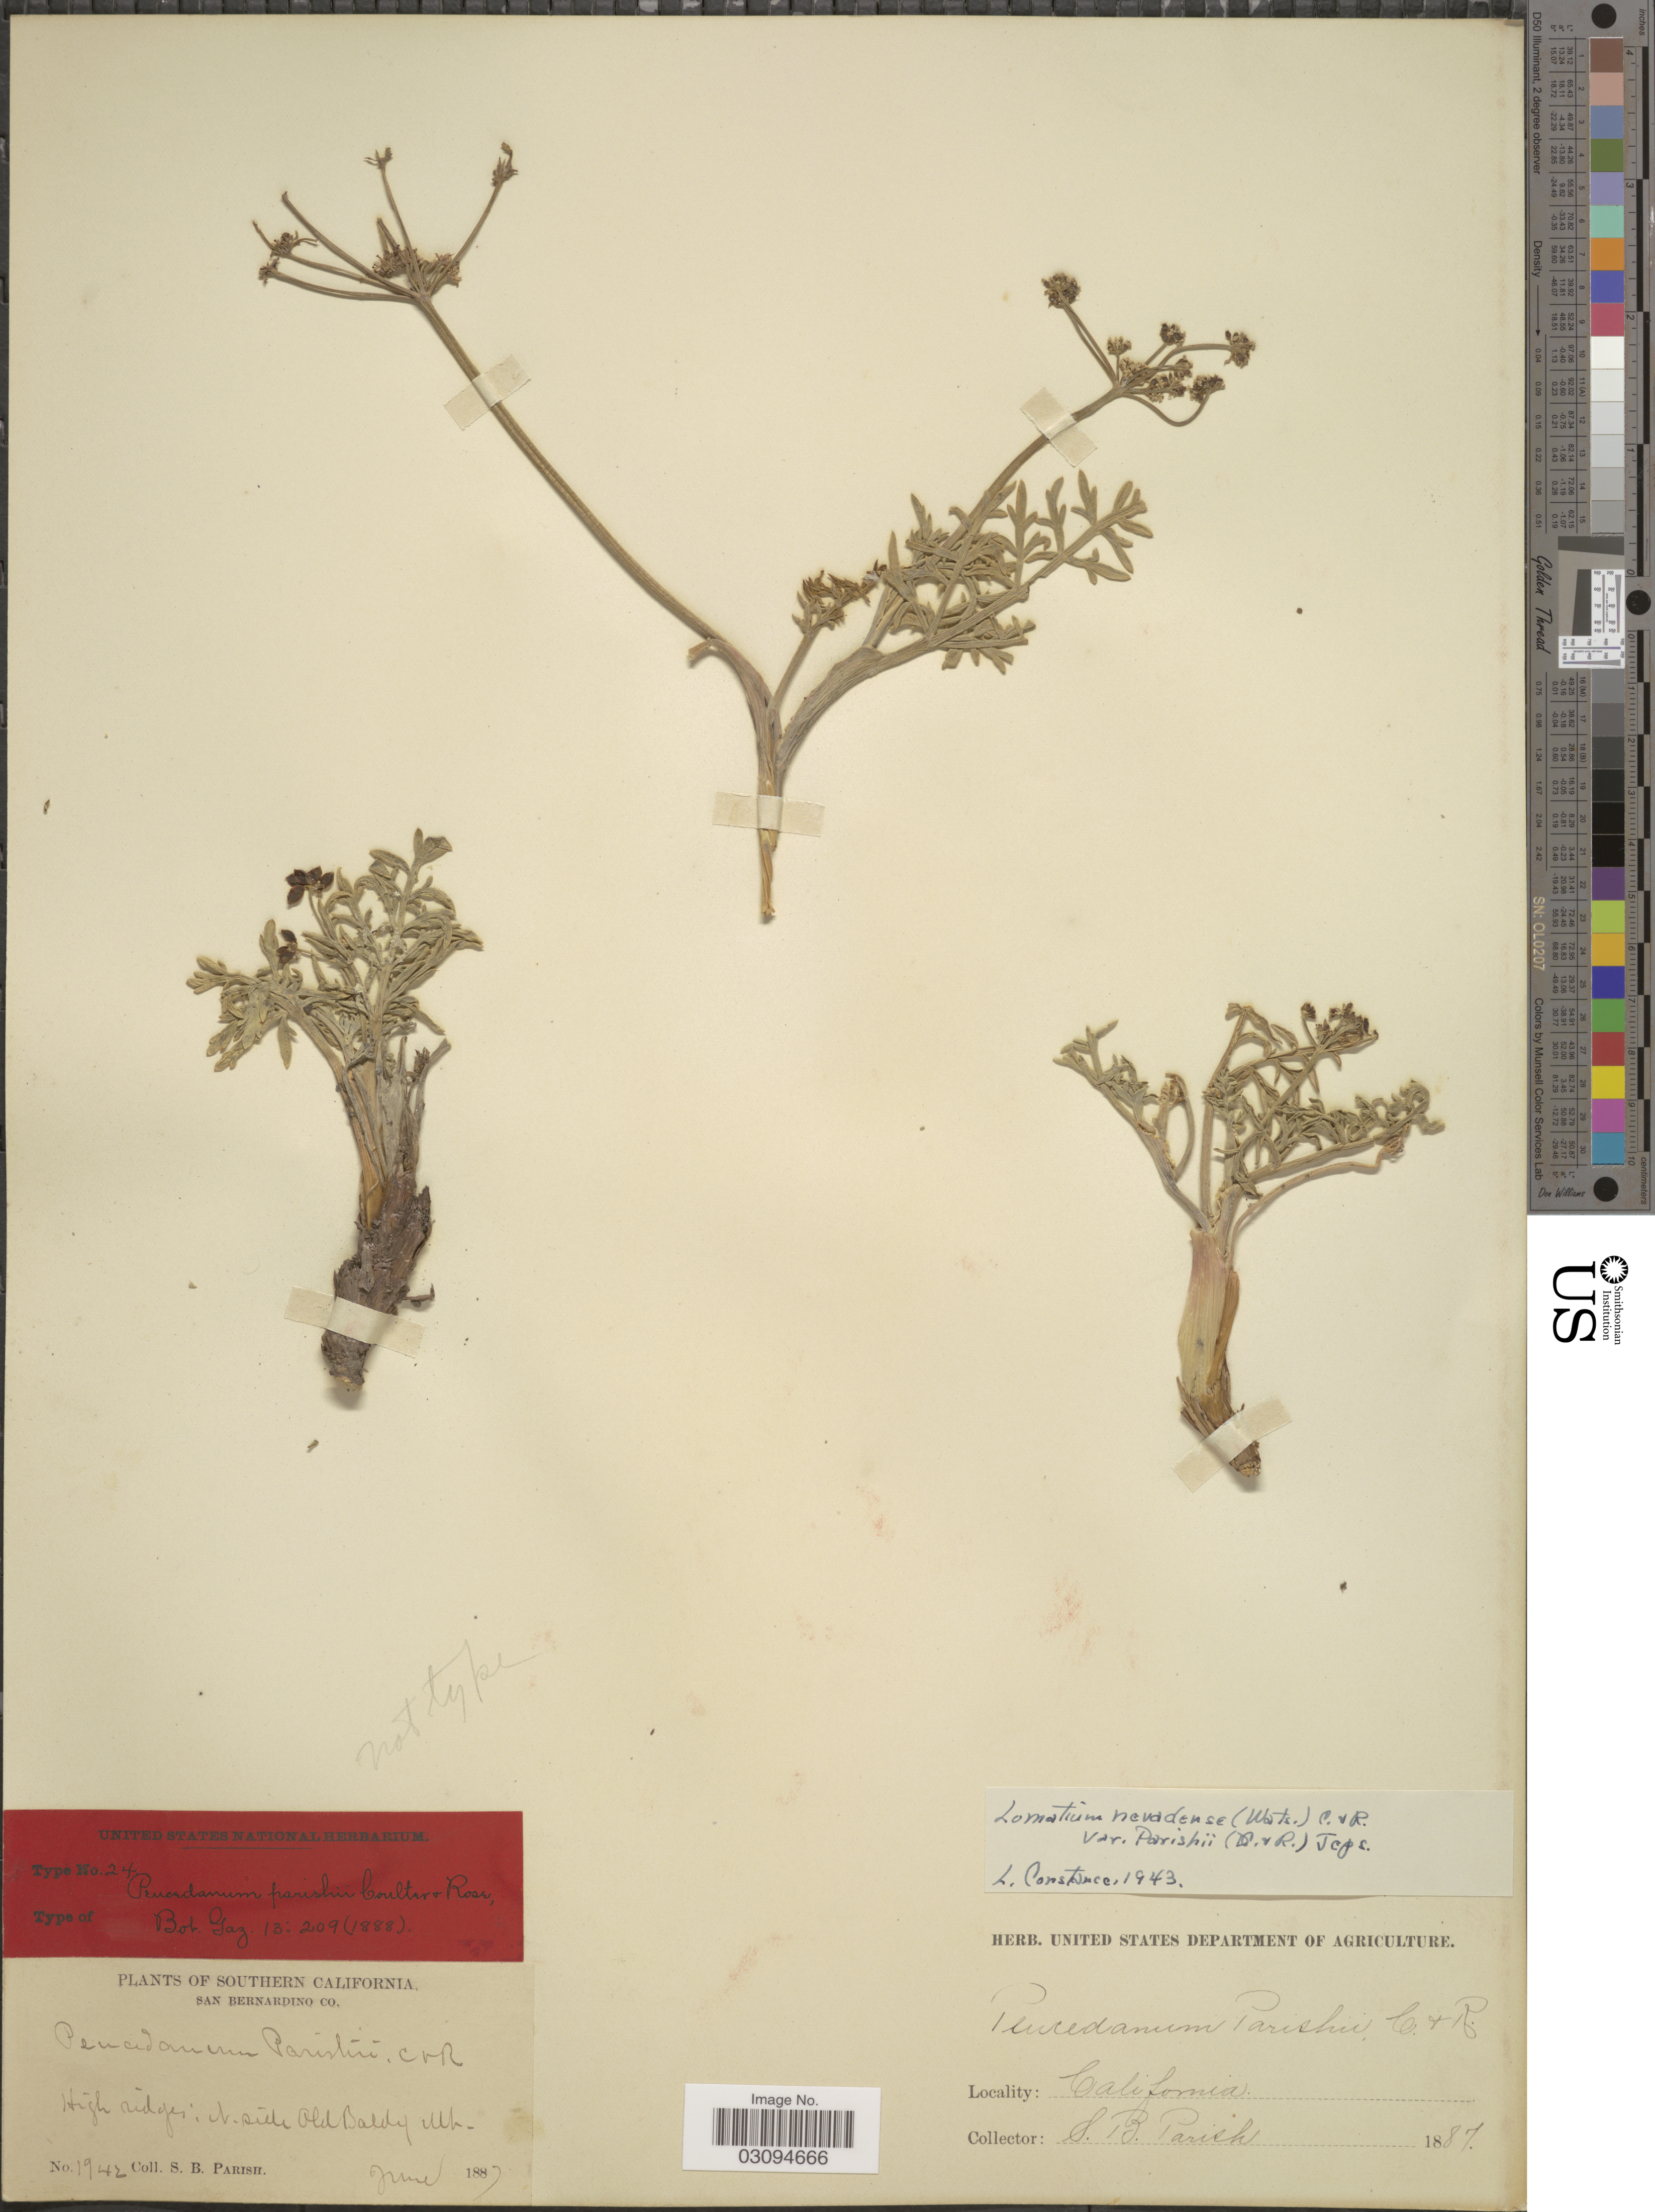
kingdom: Plantae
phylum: Tracheophyta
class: Magnoliopsida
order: Apiales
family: Apiaceae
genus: Lomatium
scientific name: Lomatium nevadense var. parishii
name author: (J.M. Coult. & Rose) Jeps.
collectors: S. B. Parish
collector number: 1942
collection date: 1887-06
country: United States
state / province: California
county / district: San Bernardino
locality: Southern California. San Bernardino Co. High ridges: N side Old Baldy Mt.